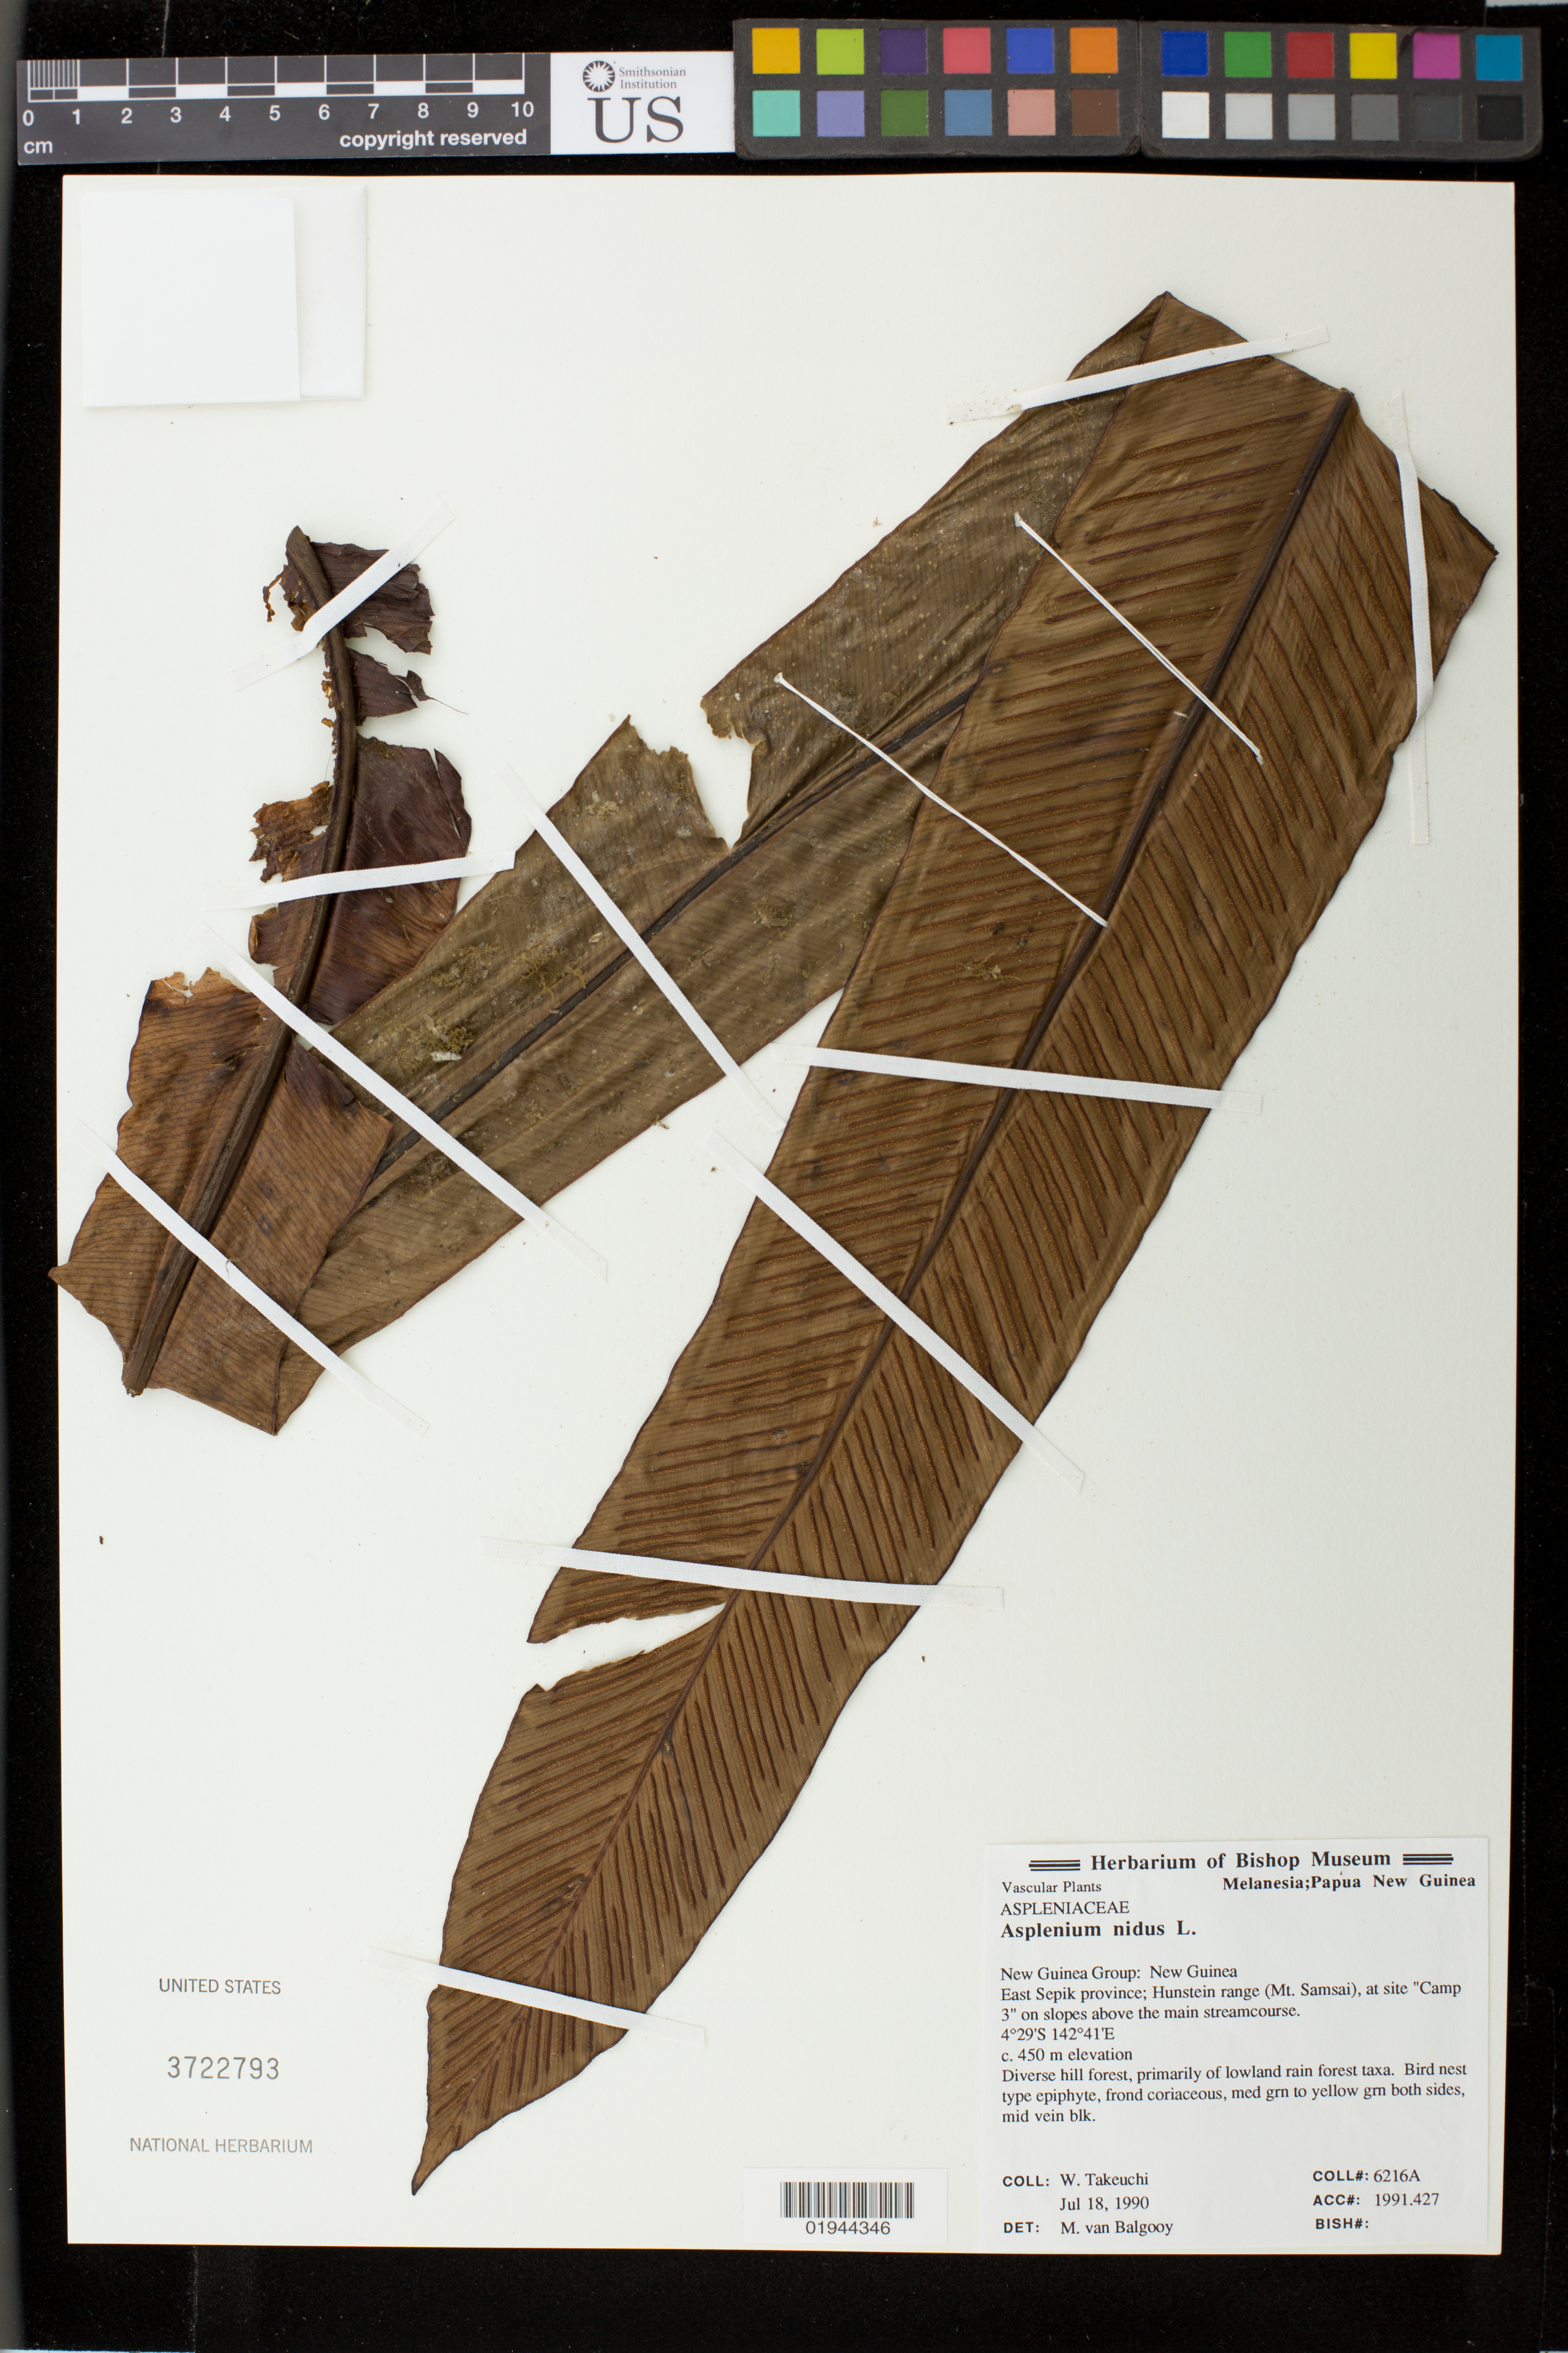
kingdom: Plantae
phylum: Tracheophyta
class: Polypodiopsida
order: Polypodiales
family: Aspleniaceae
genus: Asplenium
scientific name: Asplenium nidus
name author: L.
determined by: Balgooy, M. M. J. van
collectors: W. Takeuchi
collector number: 6216A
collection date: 1990-07-18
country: Papua New Guinea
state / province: East Sepik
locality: Hunstein range (Mt. Samsai), at site "Camp 3" on slopes above the main streamcourse.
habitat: Diverse hill forest, primarily of lowland rain forest taxa.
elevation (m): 450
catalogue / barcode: US 3722793